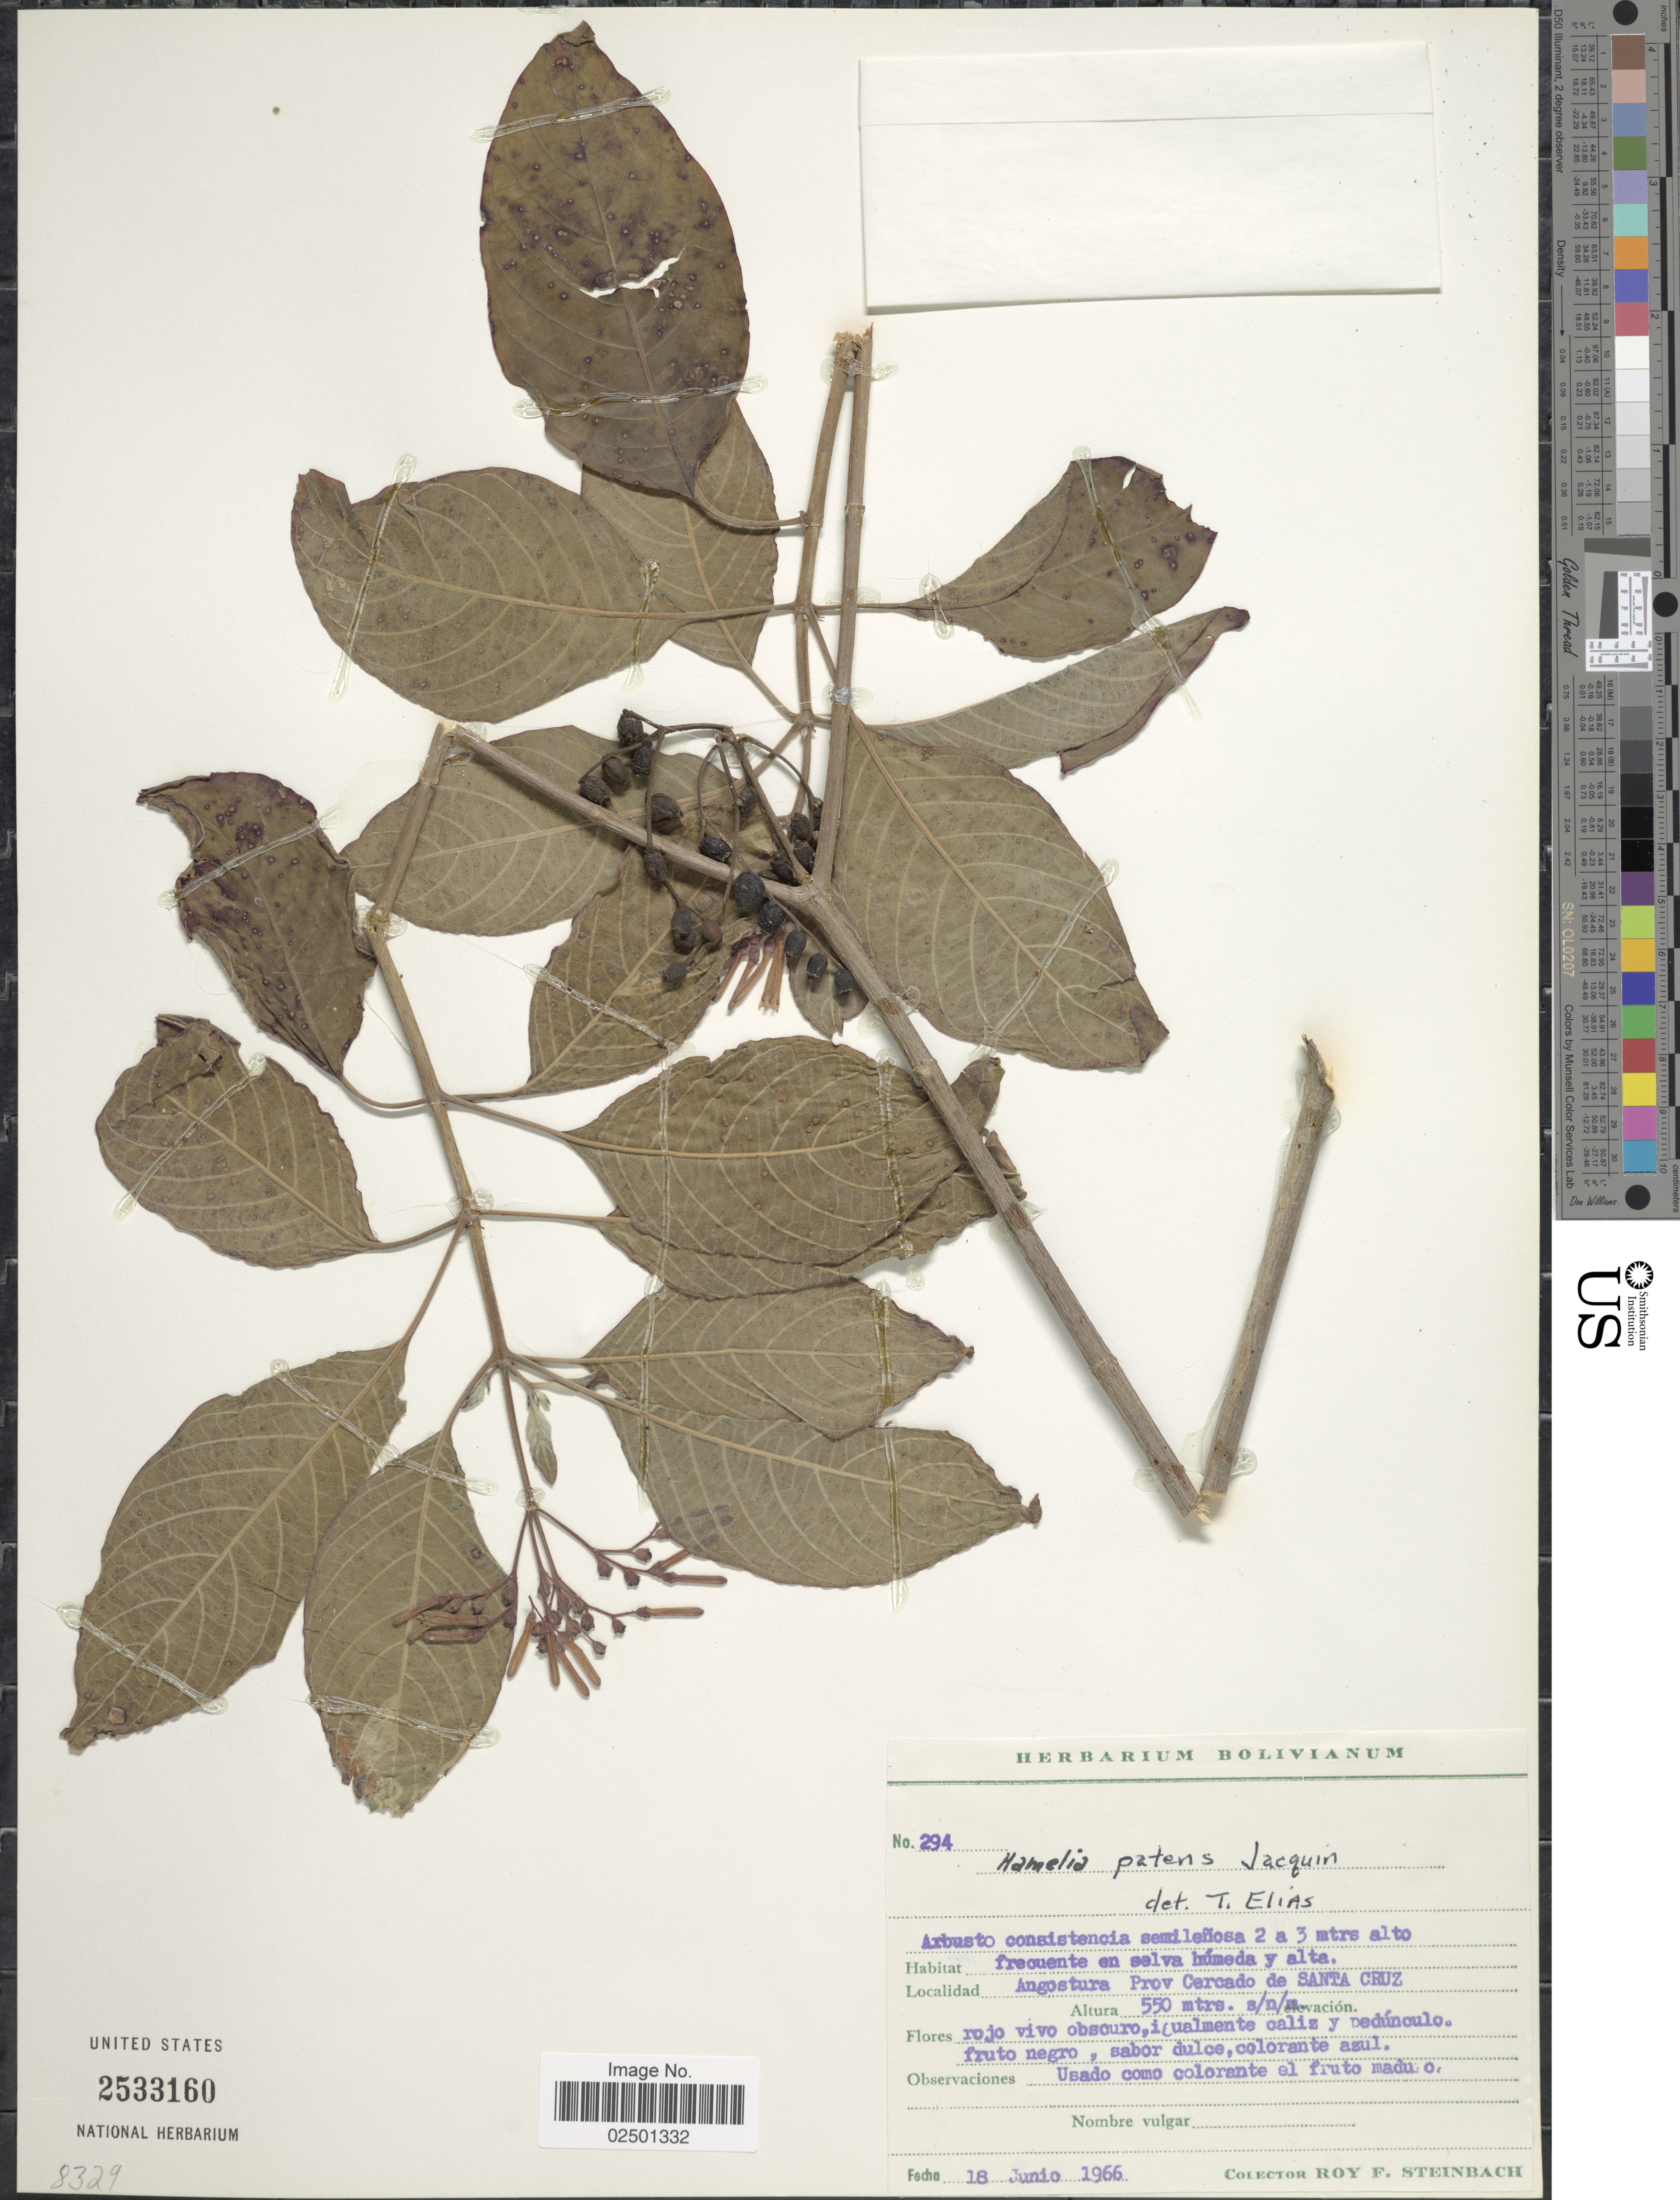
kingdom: Plantae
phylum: Tracheophyta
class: Magnoliopsida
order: Gentianales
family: Rubiaceae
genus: Hamelia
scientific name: Hamelia patens var. patens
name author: Jacq.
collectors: R. F. Steinbach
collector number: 294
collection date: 1966-06-18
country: Bolivia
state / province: Santa Cruz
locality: Angostura Prov Cercado de Santa Cruz.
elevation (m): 550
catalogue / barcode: US 2533160